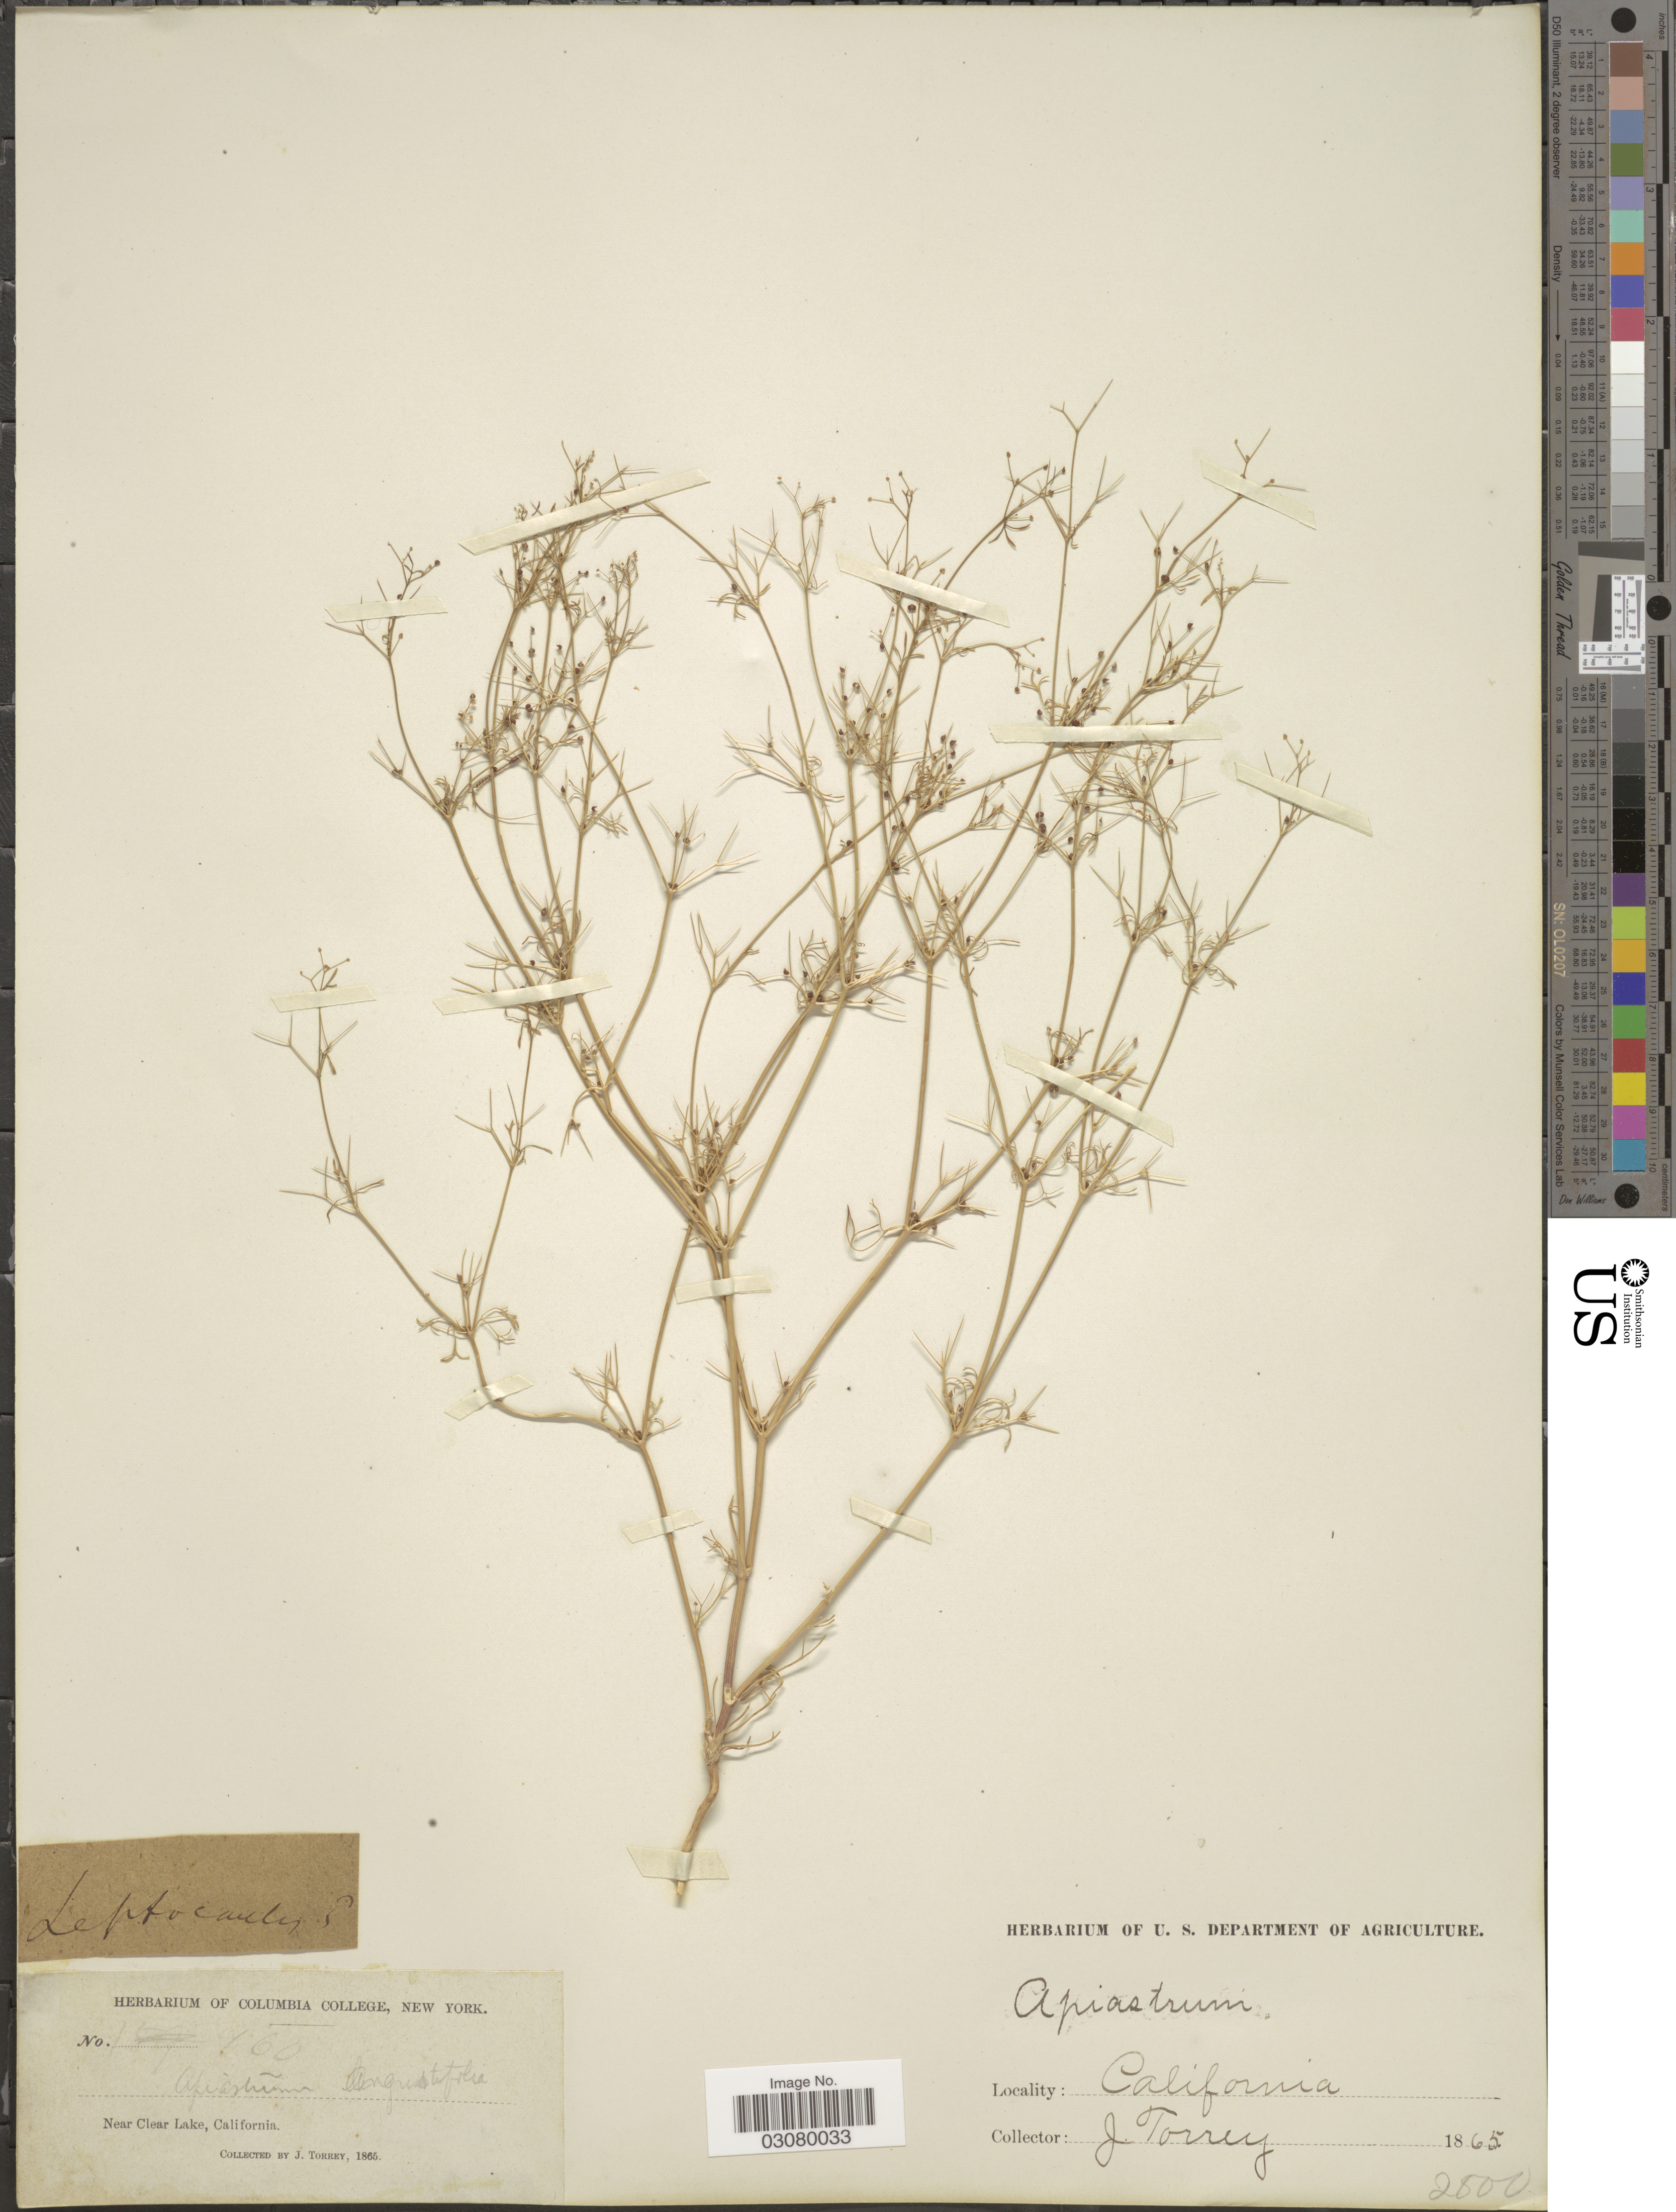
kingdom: Plantae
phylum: Tracheophyta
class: Magnoliopsida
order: Apiales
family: Apiaceae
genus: Apiastrum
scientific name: Apiastrum angustifolium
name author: Nutt.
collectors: J. Torrey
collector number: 160*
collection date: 1865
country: United States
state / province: California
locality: Near Clear Lake.